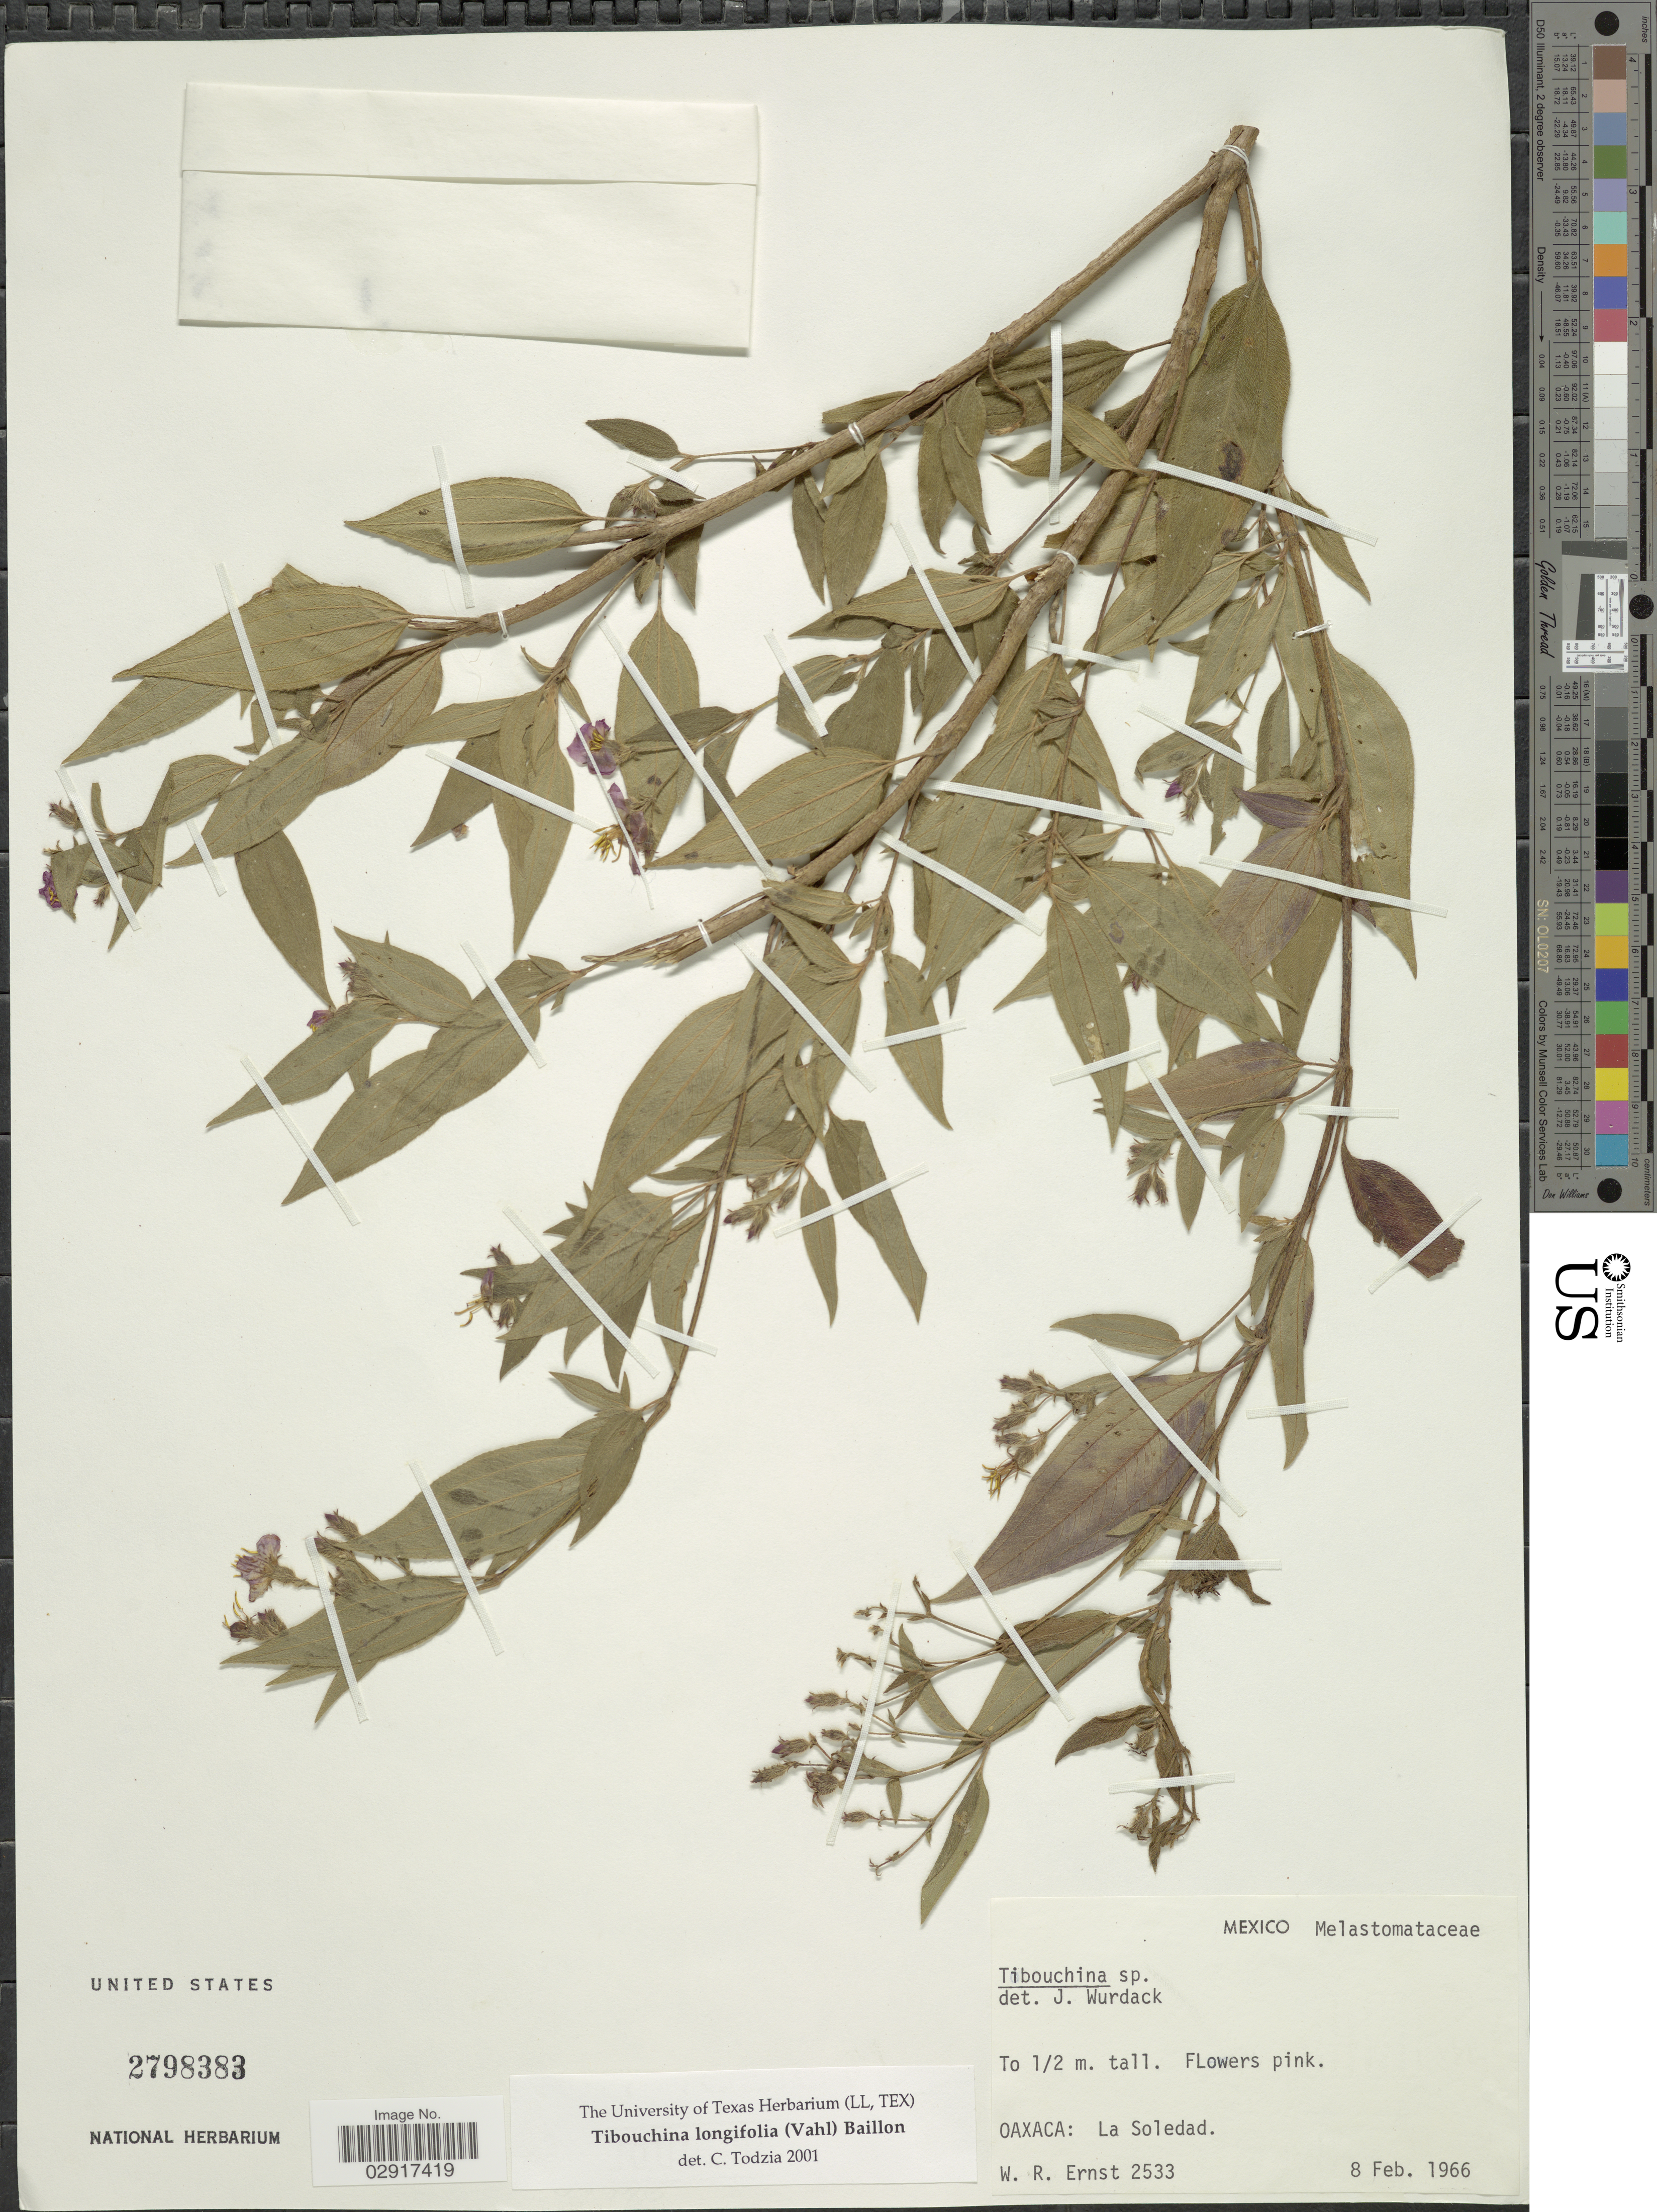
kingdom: Plantae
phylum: Tracheophyta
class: Magnoliopsida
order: Myrtales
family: Melastomataceae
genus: Chaetogastra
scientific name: Chaetogastra longifolia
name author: (Vahl) DC.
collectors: W. R. Ernst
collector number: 2533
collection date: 1966-02-08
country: Mexico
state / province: Oaxaca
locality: La Soledad.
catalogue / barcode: US 2798383